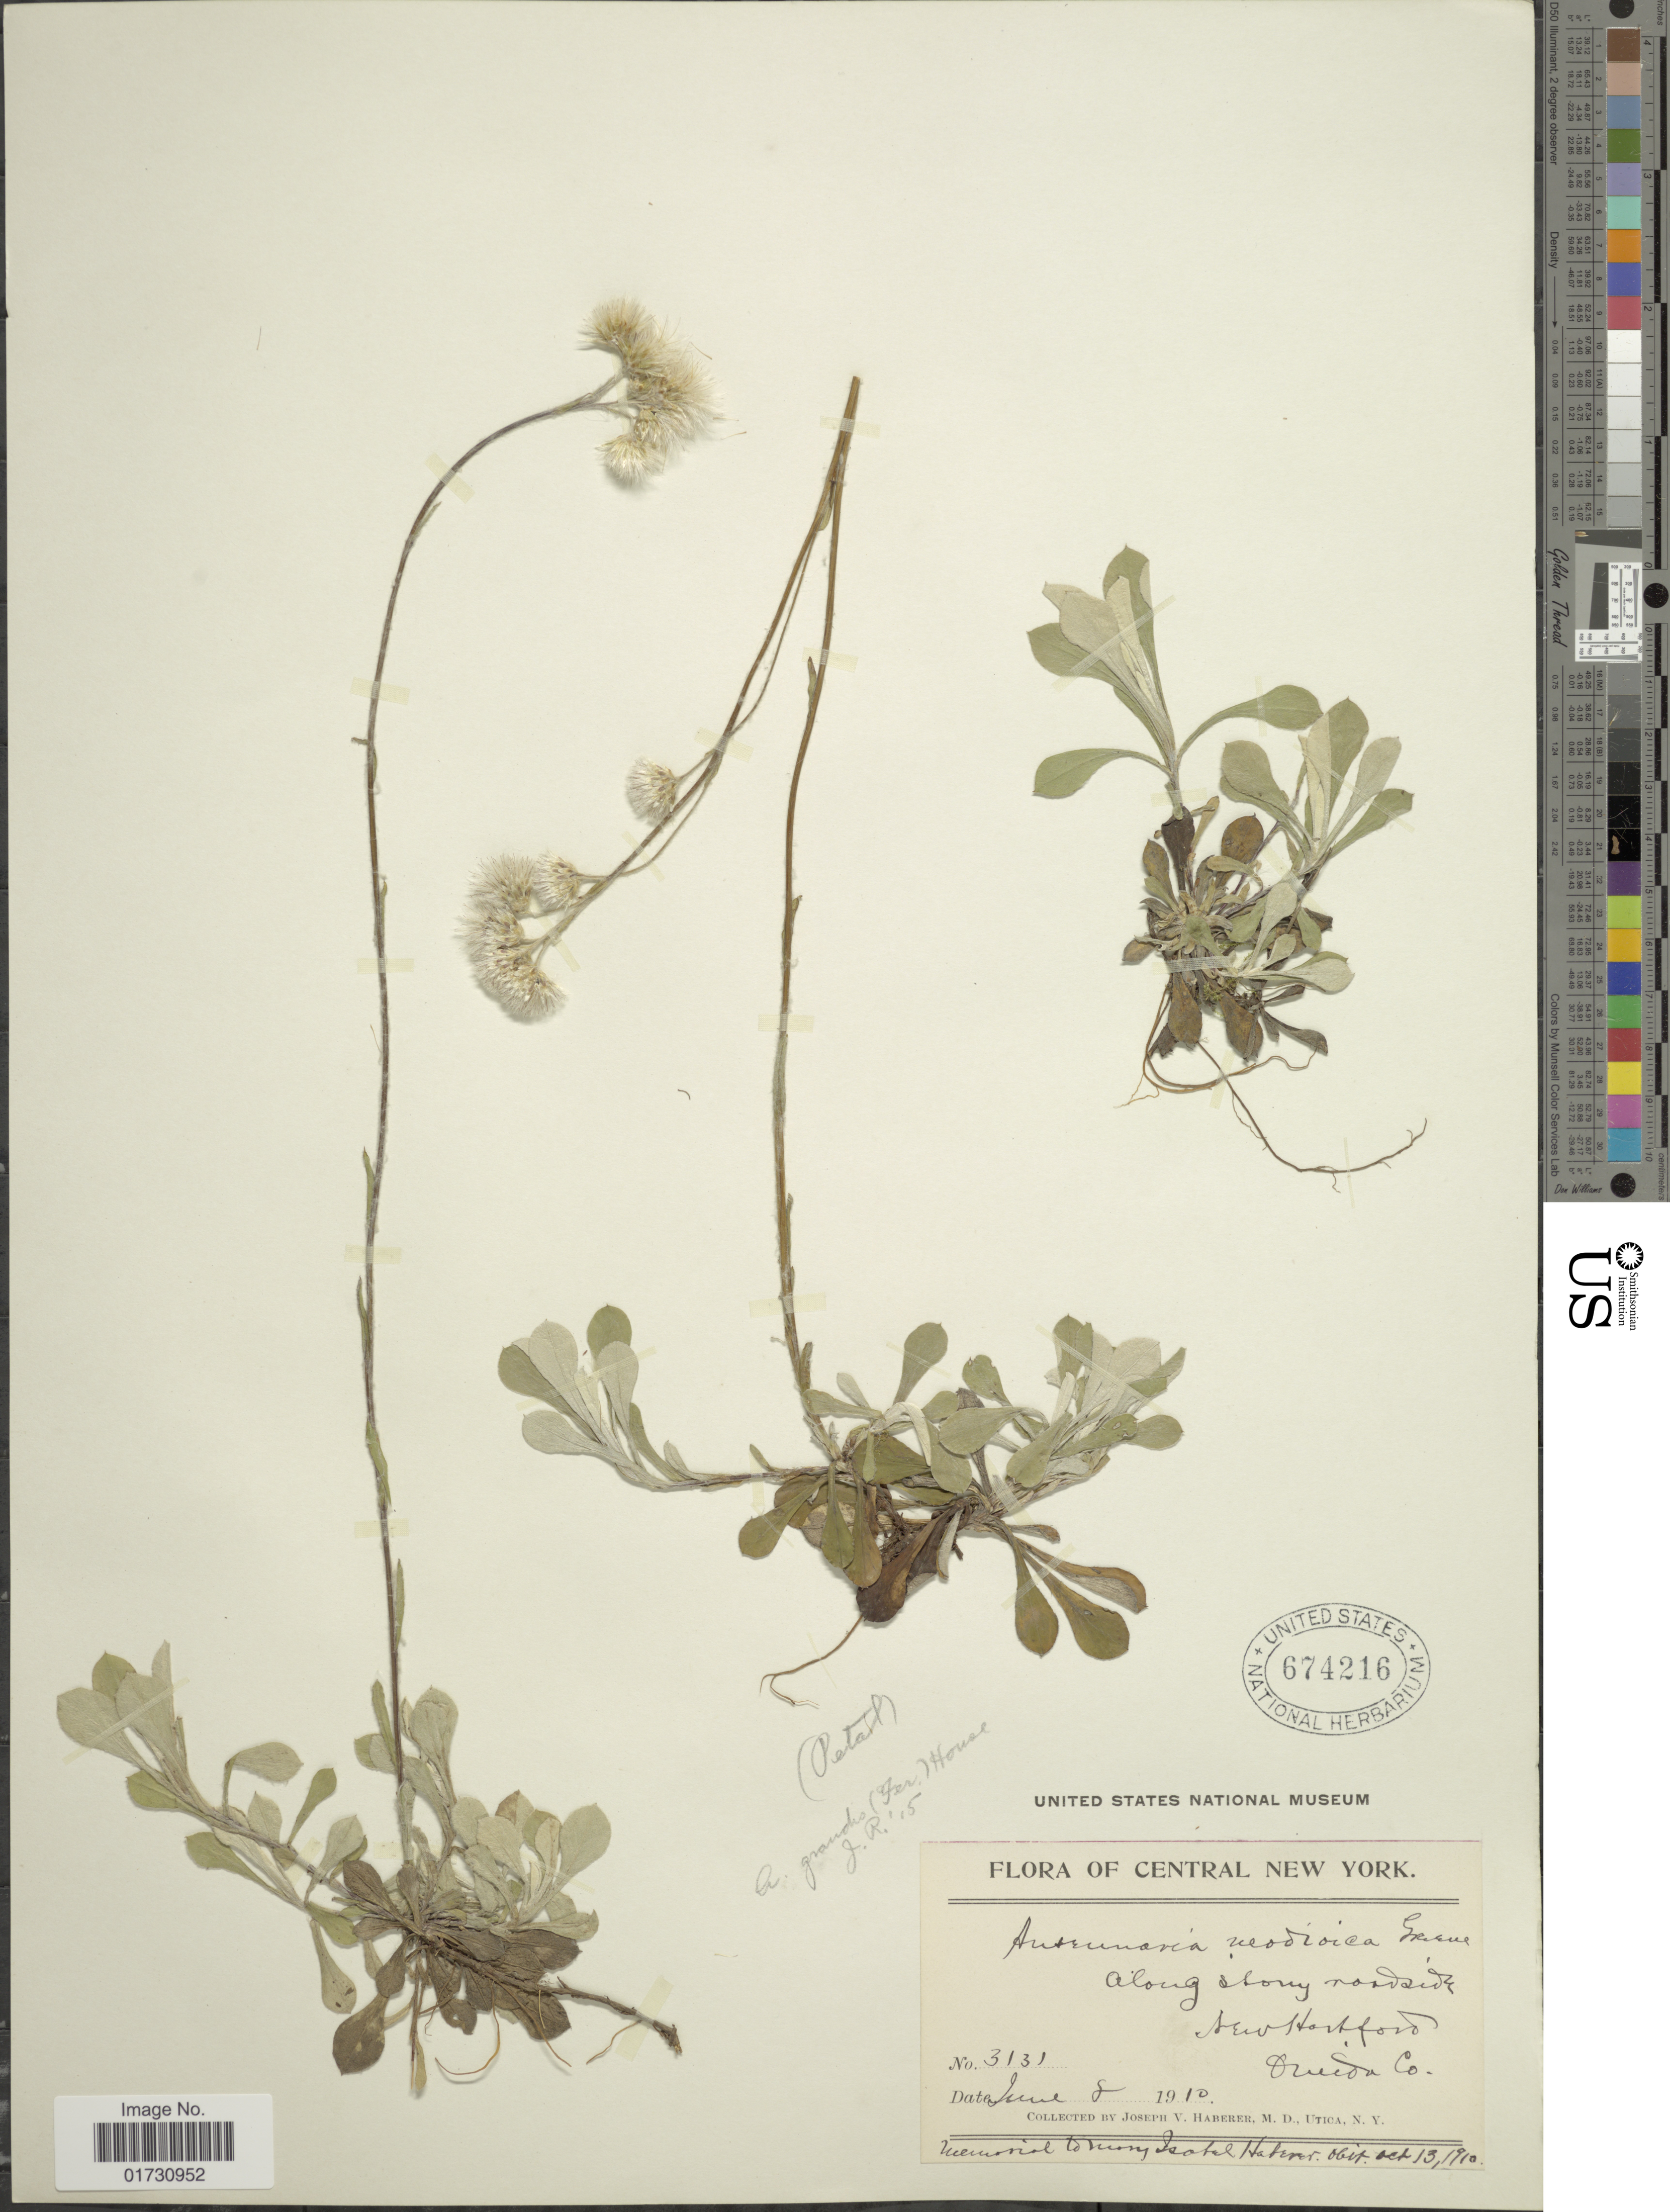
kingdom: Plantae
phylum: Tracheophyta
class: Magnoliopsida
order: Asterales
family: Asteraceae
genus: Antennaria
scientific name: Antennaria grandis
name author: (Fernald) House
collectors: J. V. Haberer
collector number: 3131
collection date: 1910-06-08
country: United States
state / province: New York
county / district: Oneida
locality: Central New York, Along stony roadside, New Hartford, Oneida Co.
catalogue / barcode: US 674216